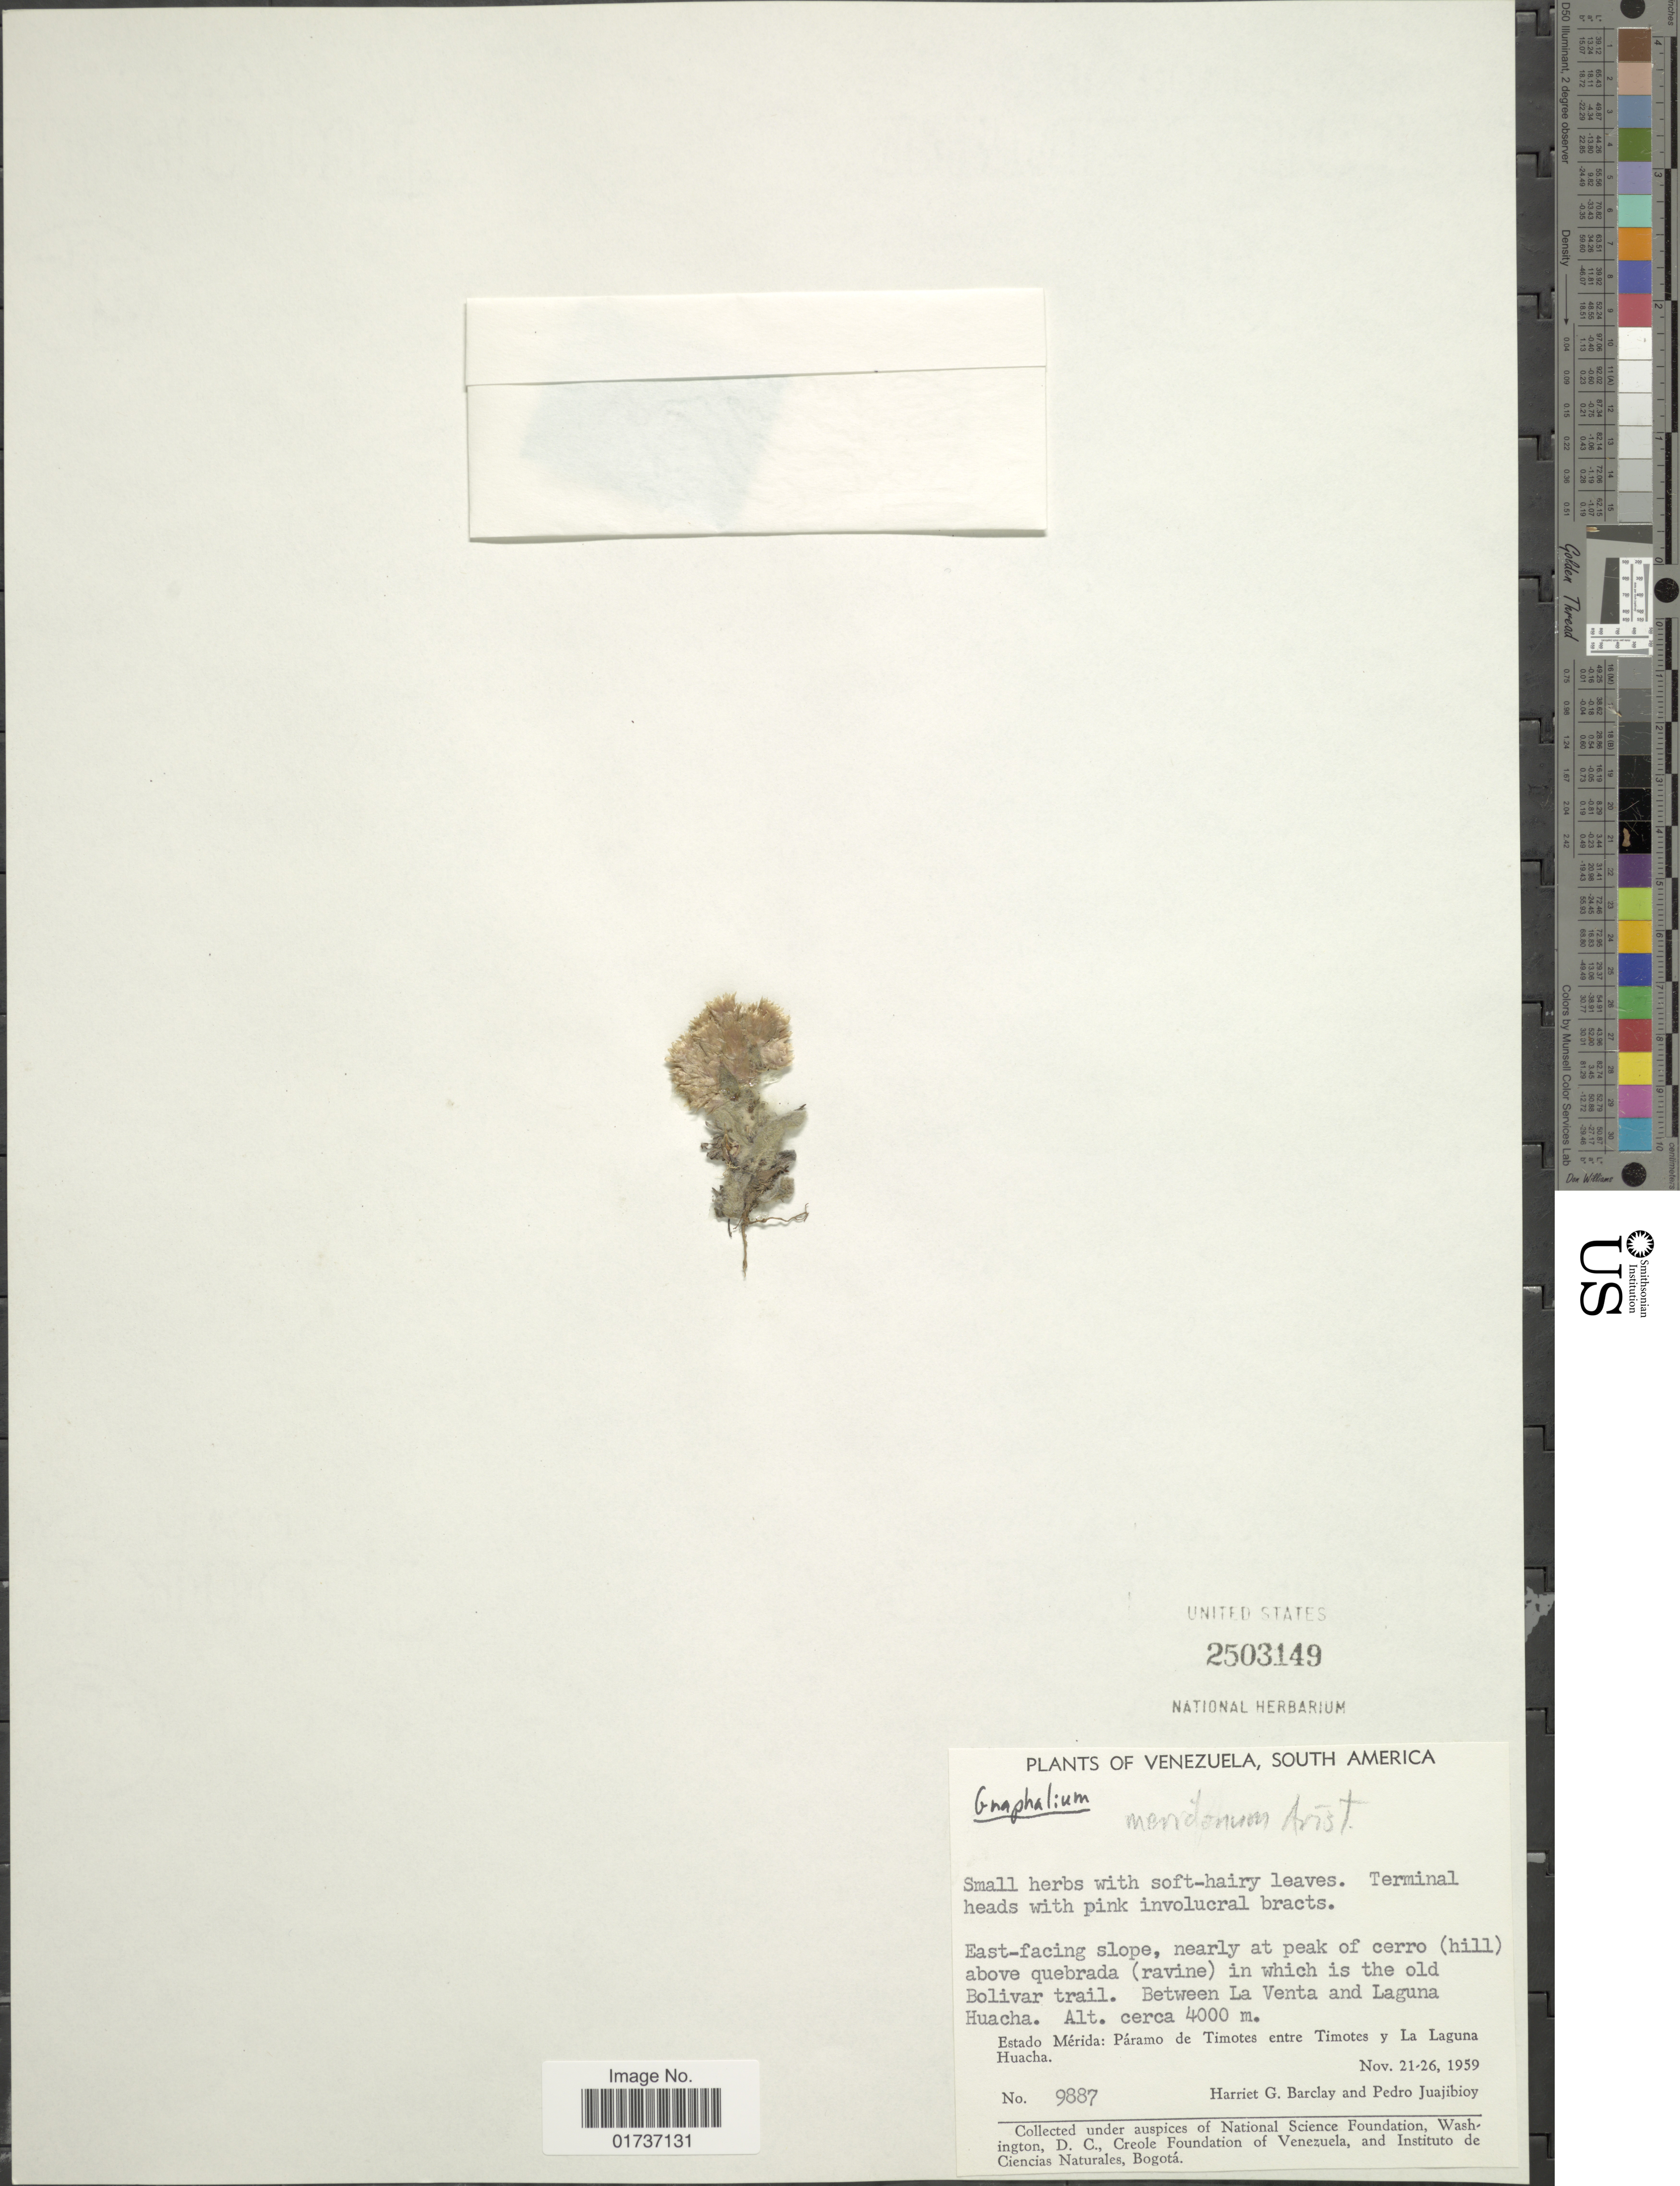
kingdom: Plantae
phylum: Tracheophyta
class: Magnoliopsida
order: Asterales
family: Asteraceae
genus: Gnaphalium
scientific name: Gnaphalium meridanum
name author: Aristeg.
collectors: H. G. Barclay & P. Juajibioy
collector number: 9887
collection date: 1959-11-21/1959-11-26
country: Venezuela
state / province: Mérida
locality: East-facing slope, nearly at peak of cerro (hill) above quebrada (raivine) in which is the old Bolivar trail. Between La Venta and Laguna Huacha, Páramo de Timotes entre Timotes y La Laguna Huacha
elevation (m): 4000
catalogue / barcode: US 2503149